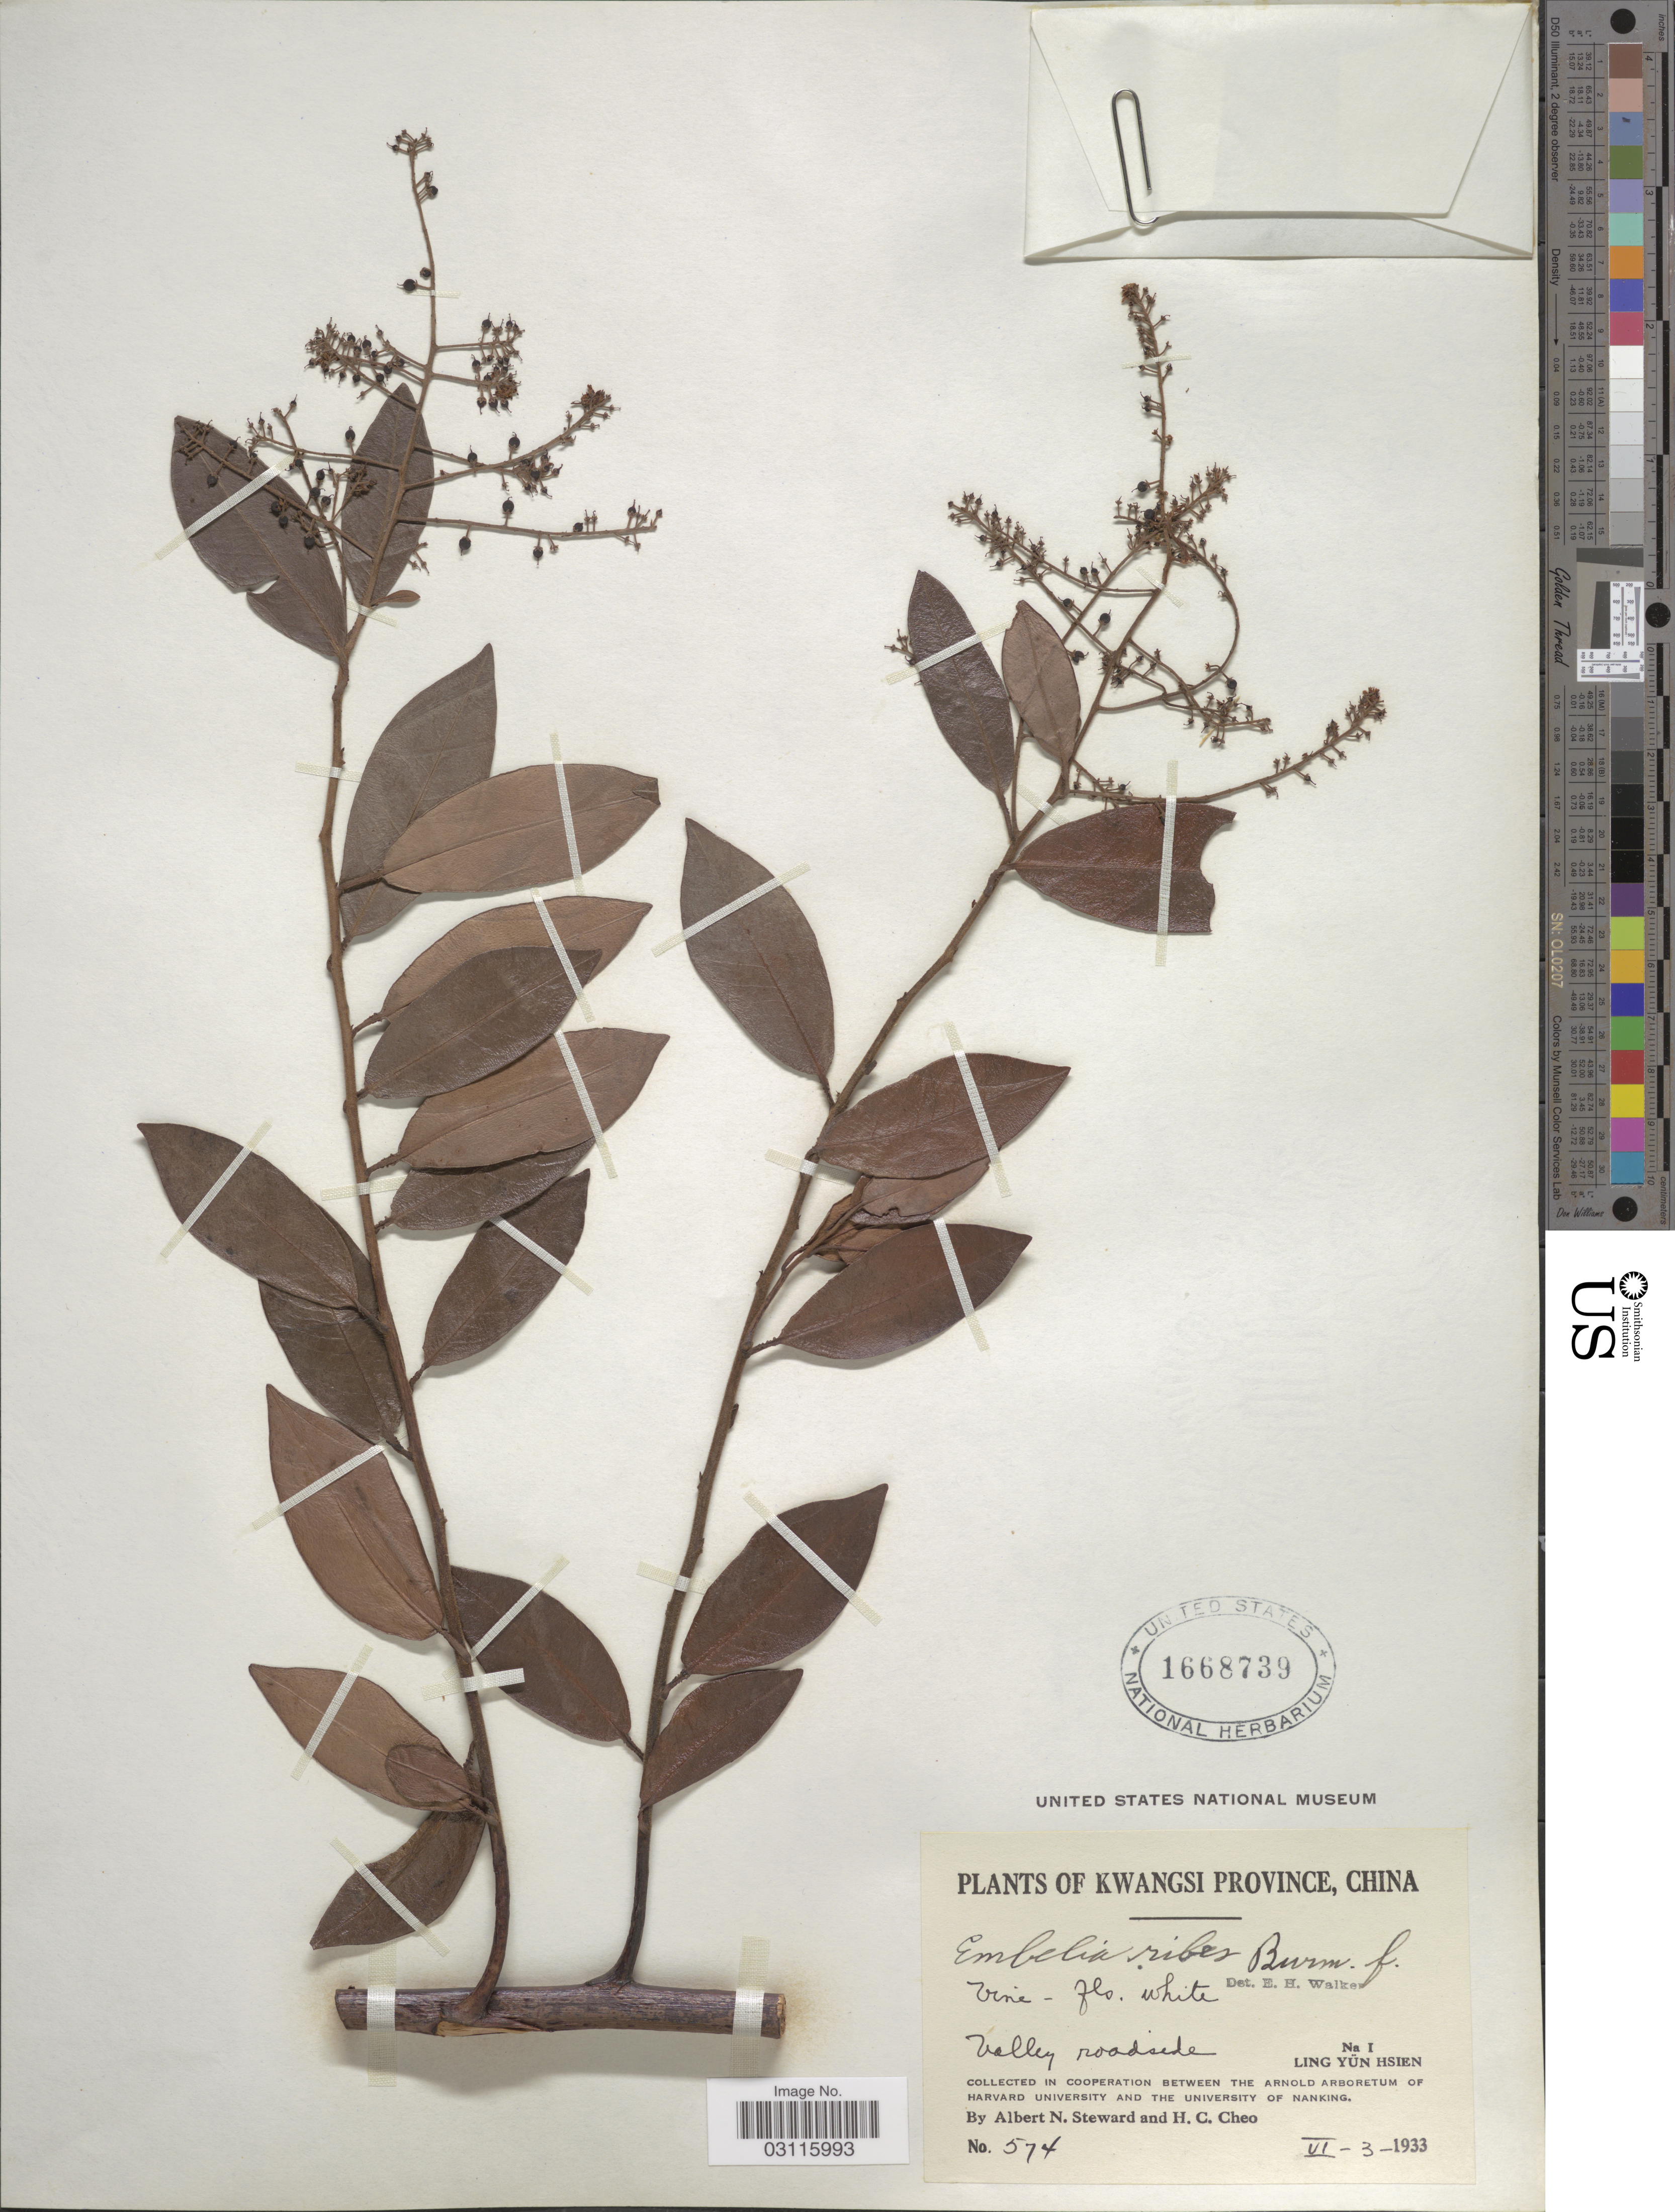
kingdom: Plantae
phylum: Tracheophyta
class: Magnoliopsida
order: Ericales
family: Primulaceae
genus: Embelia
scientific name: Embelia ribes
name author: Burm. f.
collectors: A. N. Steward & H. Cheo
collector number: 574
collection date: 1933-06-03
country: China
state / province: Guangxi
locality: Kwangsi Province, Valley roadside, Na I, Ling Yün Hsien.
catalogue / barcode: US 1668739